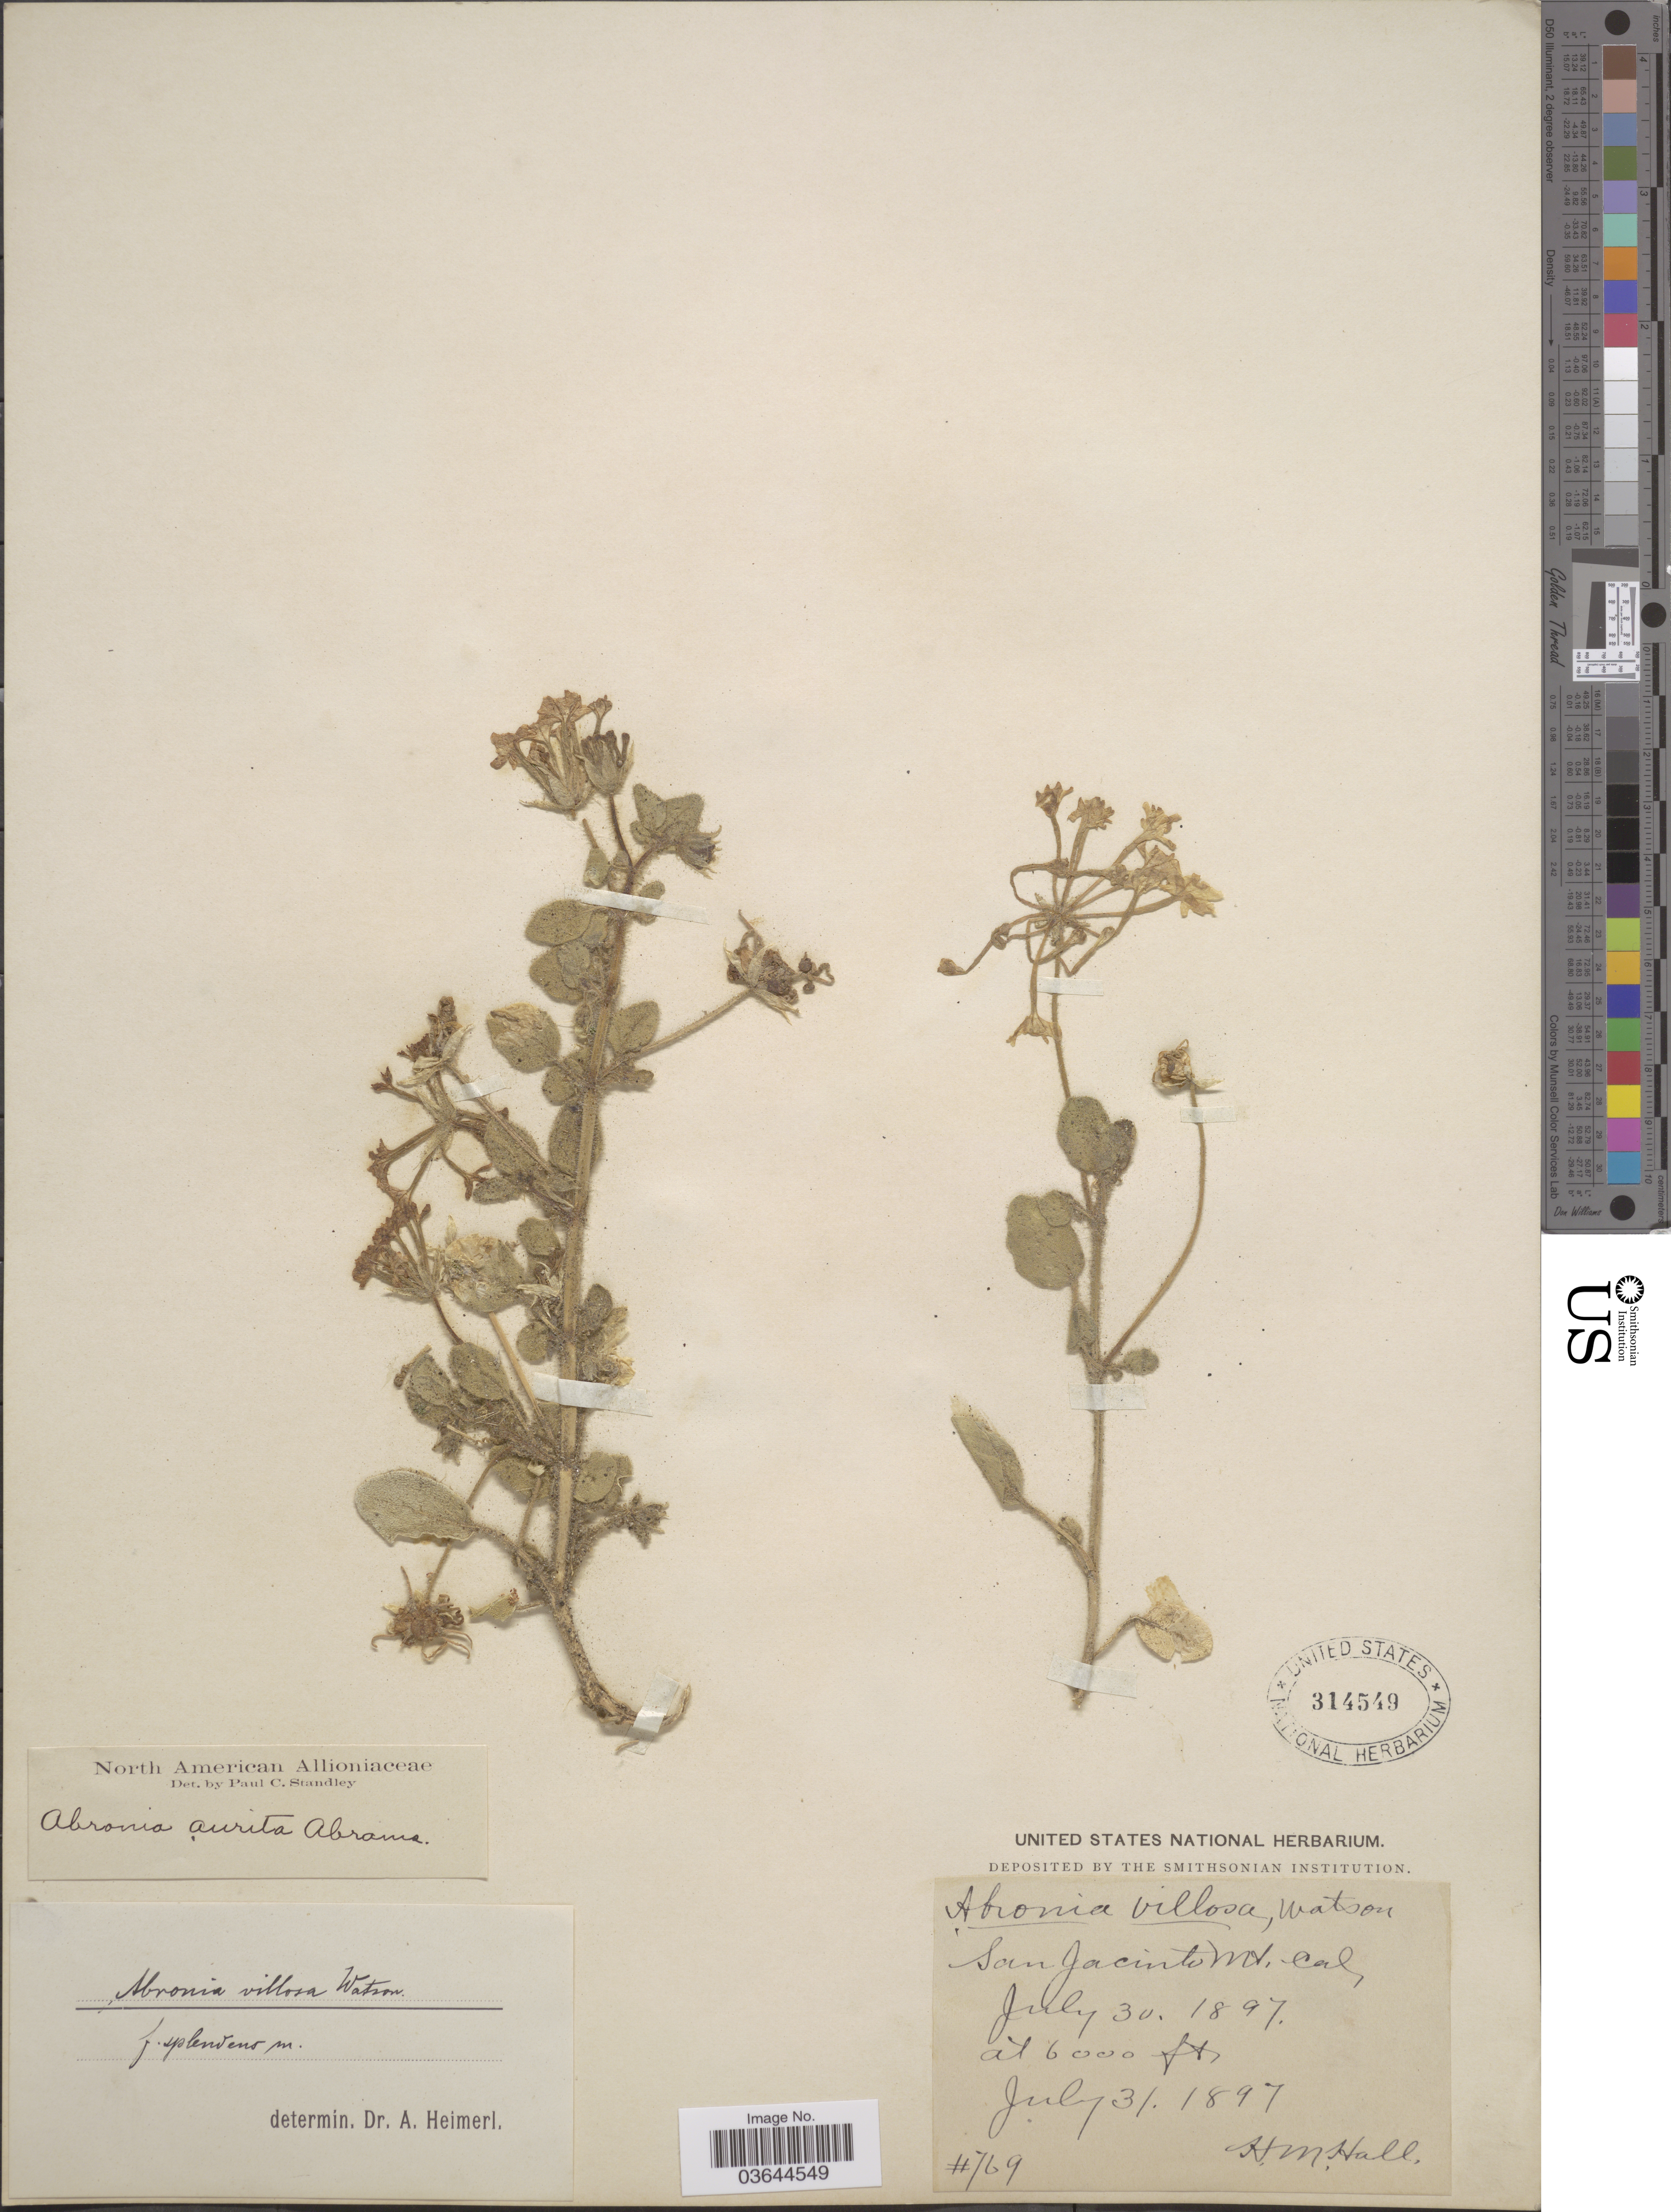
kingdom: Plantae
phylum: Tracheophyta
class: Magnoliopsida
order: Caryophyllales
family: Nyctaginaceae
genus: Abronia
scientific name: Abronia aurita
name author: Abrams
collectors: H. M. Hall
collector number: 769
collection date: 1897-07-31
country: United States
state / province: California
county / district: Riverside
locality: San Jacinto Mt.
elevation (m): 1829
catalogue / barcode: US 314549